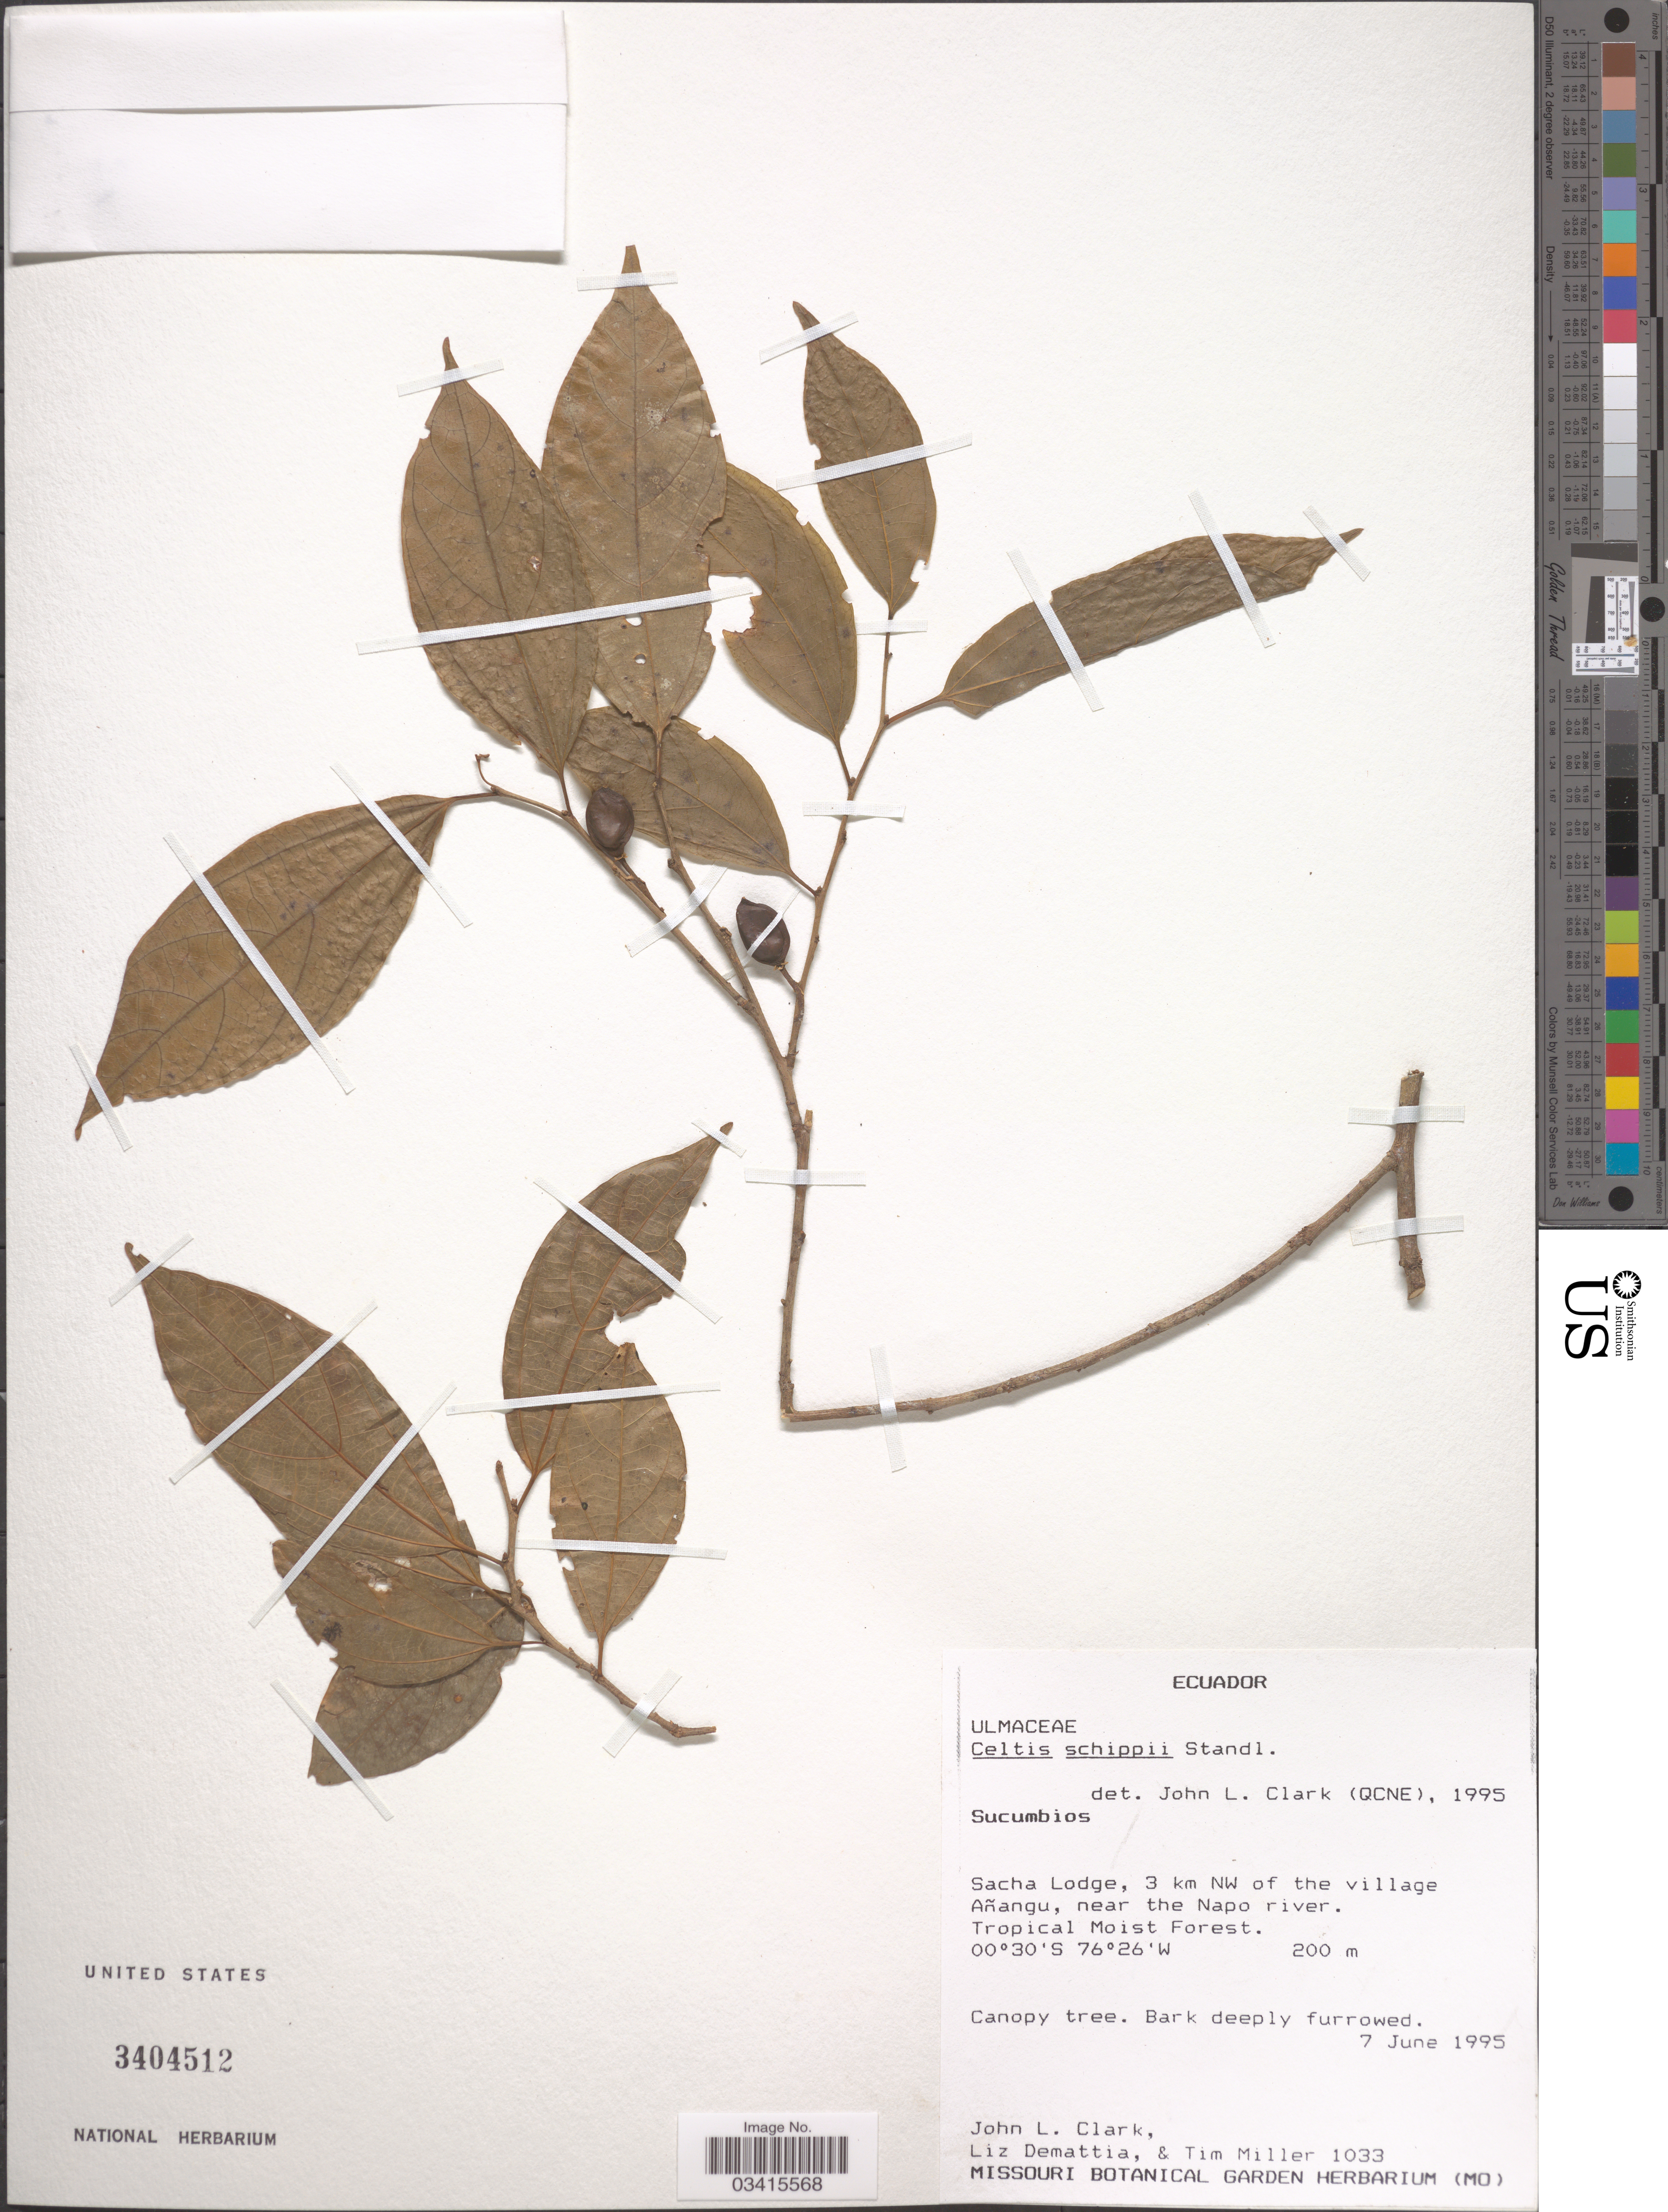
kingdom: Plantae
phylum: Tracheophyta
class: Magnoliopsida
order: Rosales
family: Cannabaceae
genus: Celtis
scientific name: Celtis schippii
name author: Standl.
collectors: J. L. Clark, L. Demattia & T. Miller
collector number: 1033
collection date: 1995-06-07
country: Ecuador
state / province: Sucumbíos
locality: Sacha Lodge, 3 km NW of the village Añangu, near the Napo river.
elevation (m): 200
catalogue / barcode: US 3404512